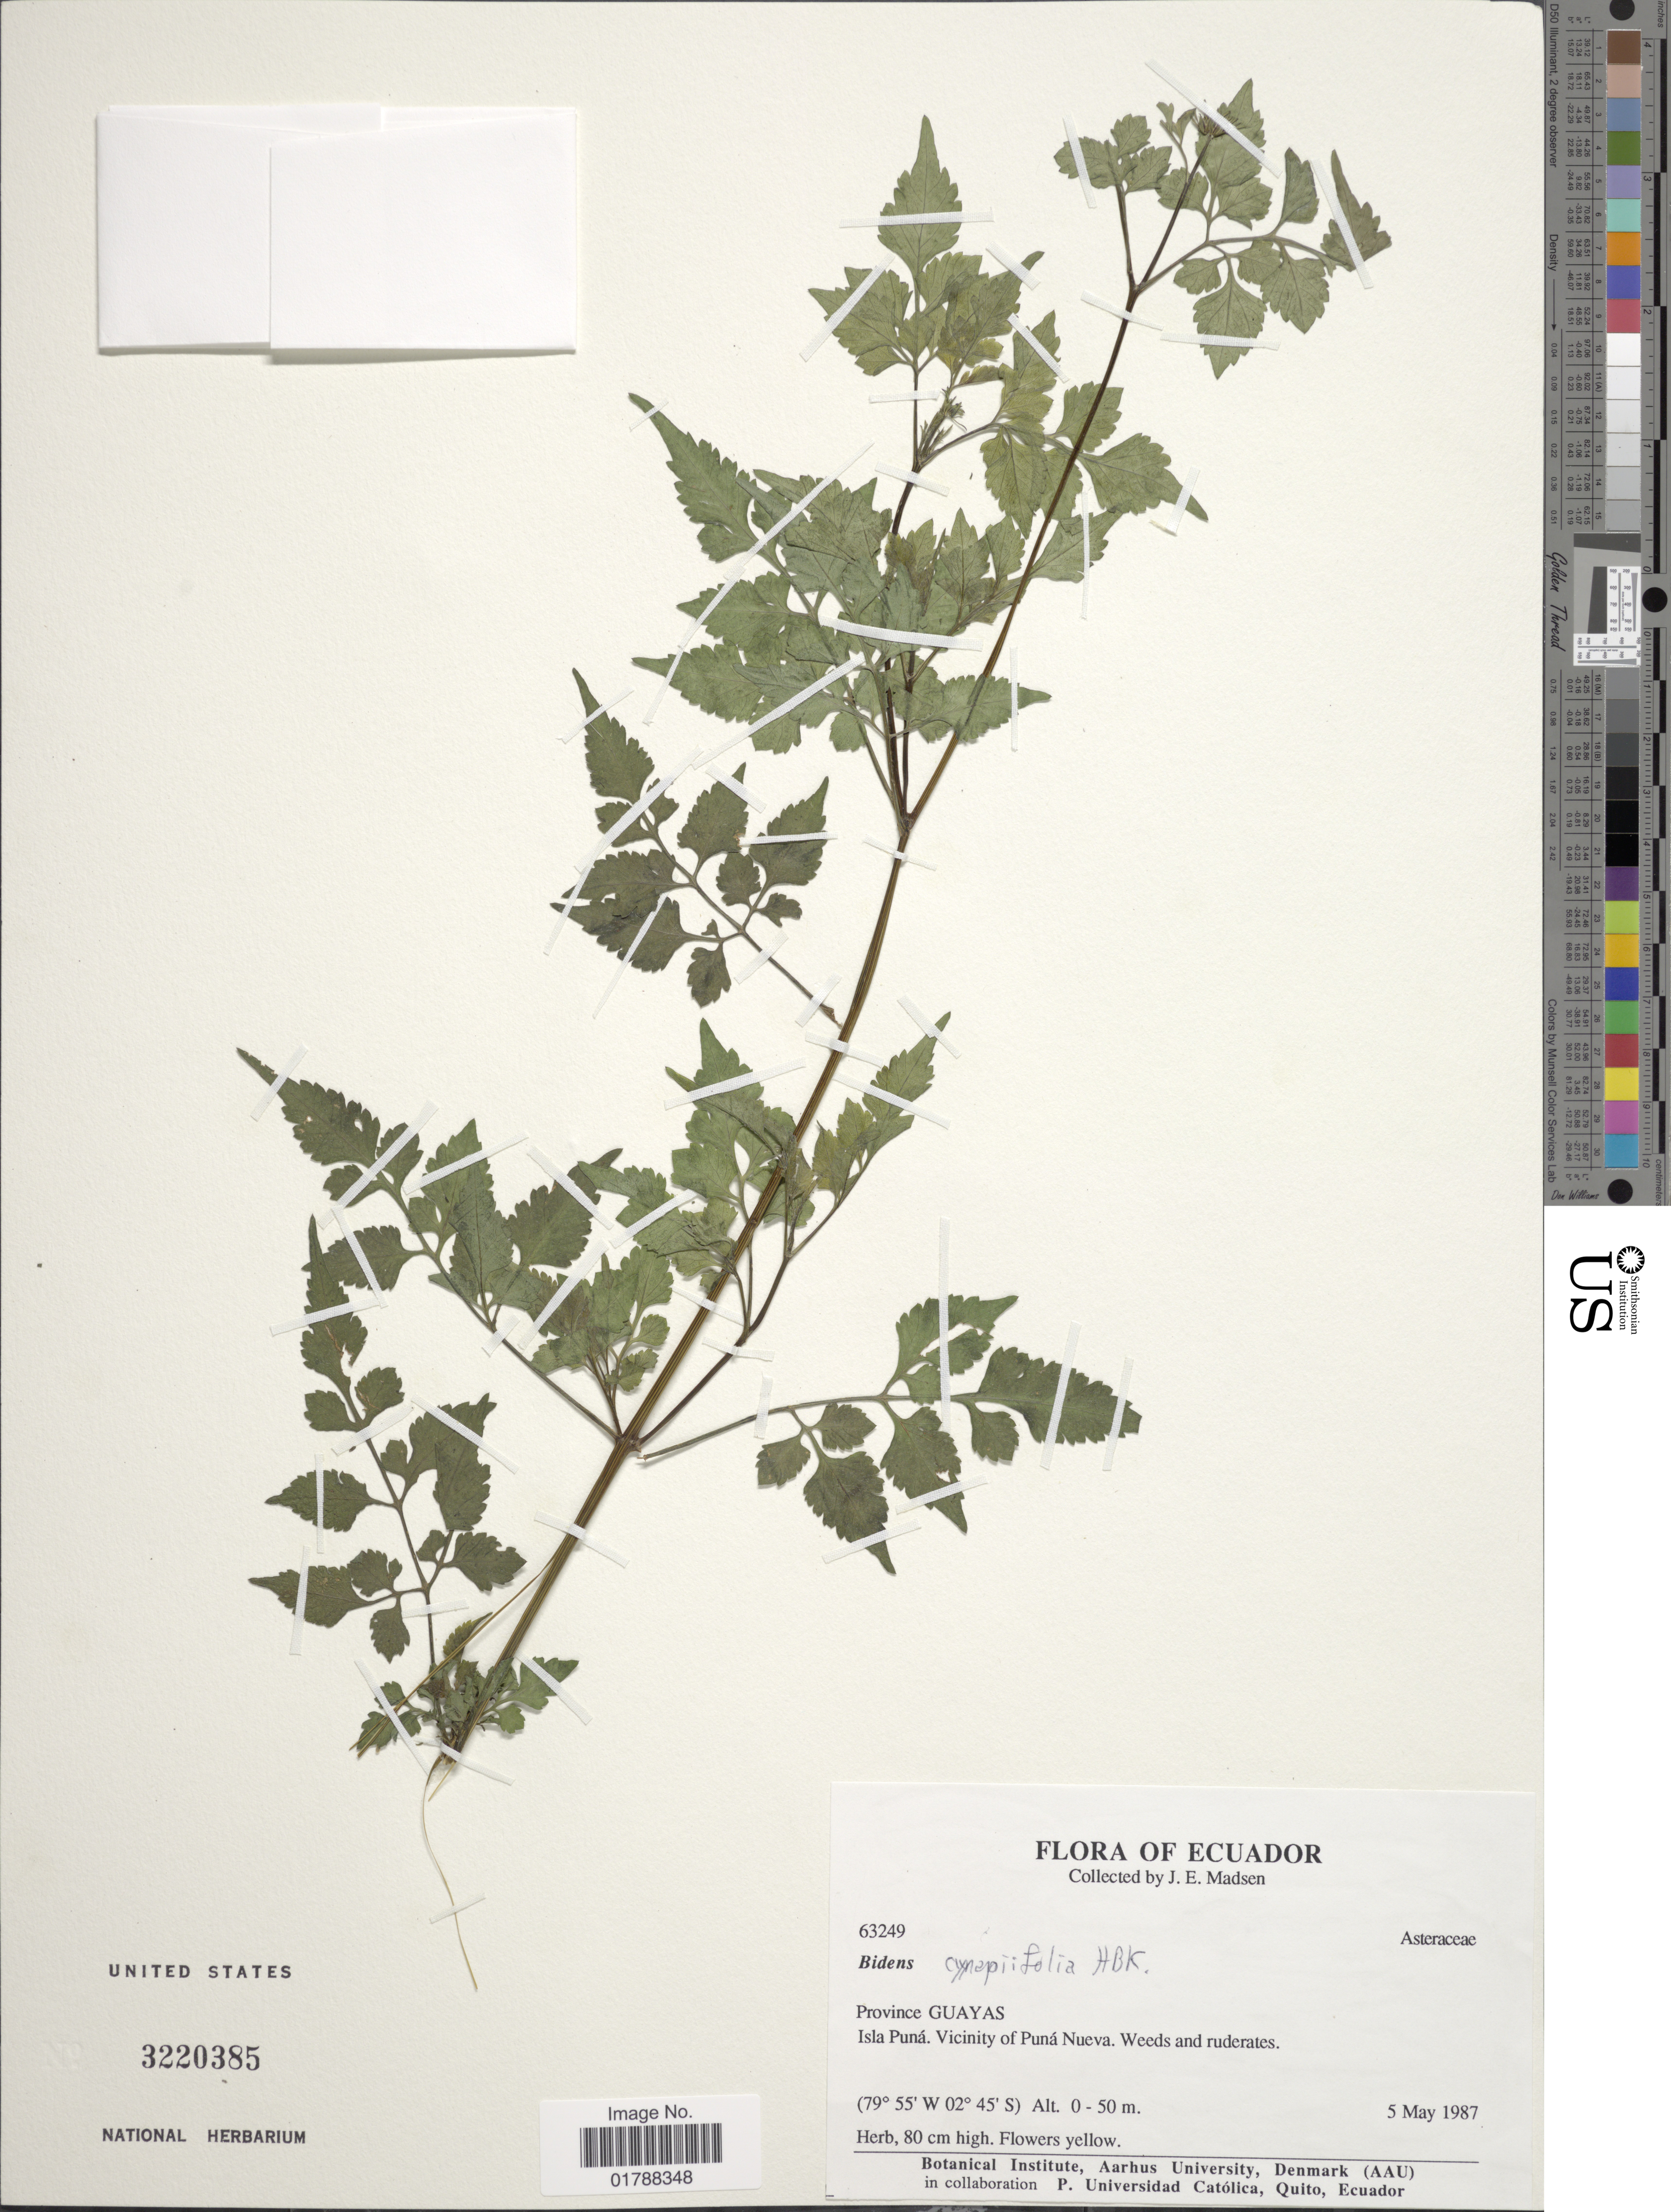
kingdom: Plantae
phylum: Tracheophyta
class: Magnoliopsida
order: Asterales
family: Asteraceae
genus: Bidens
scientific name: Bidens cynapiifolia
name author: Kunth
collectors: J. E. Madsen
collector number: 63249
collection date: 1987-05-05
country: Ecuador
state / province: Guayas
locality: Isla Puná. Vicinity of Puná Nueva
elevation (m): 0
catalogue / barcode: US 3220385